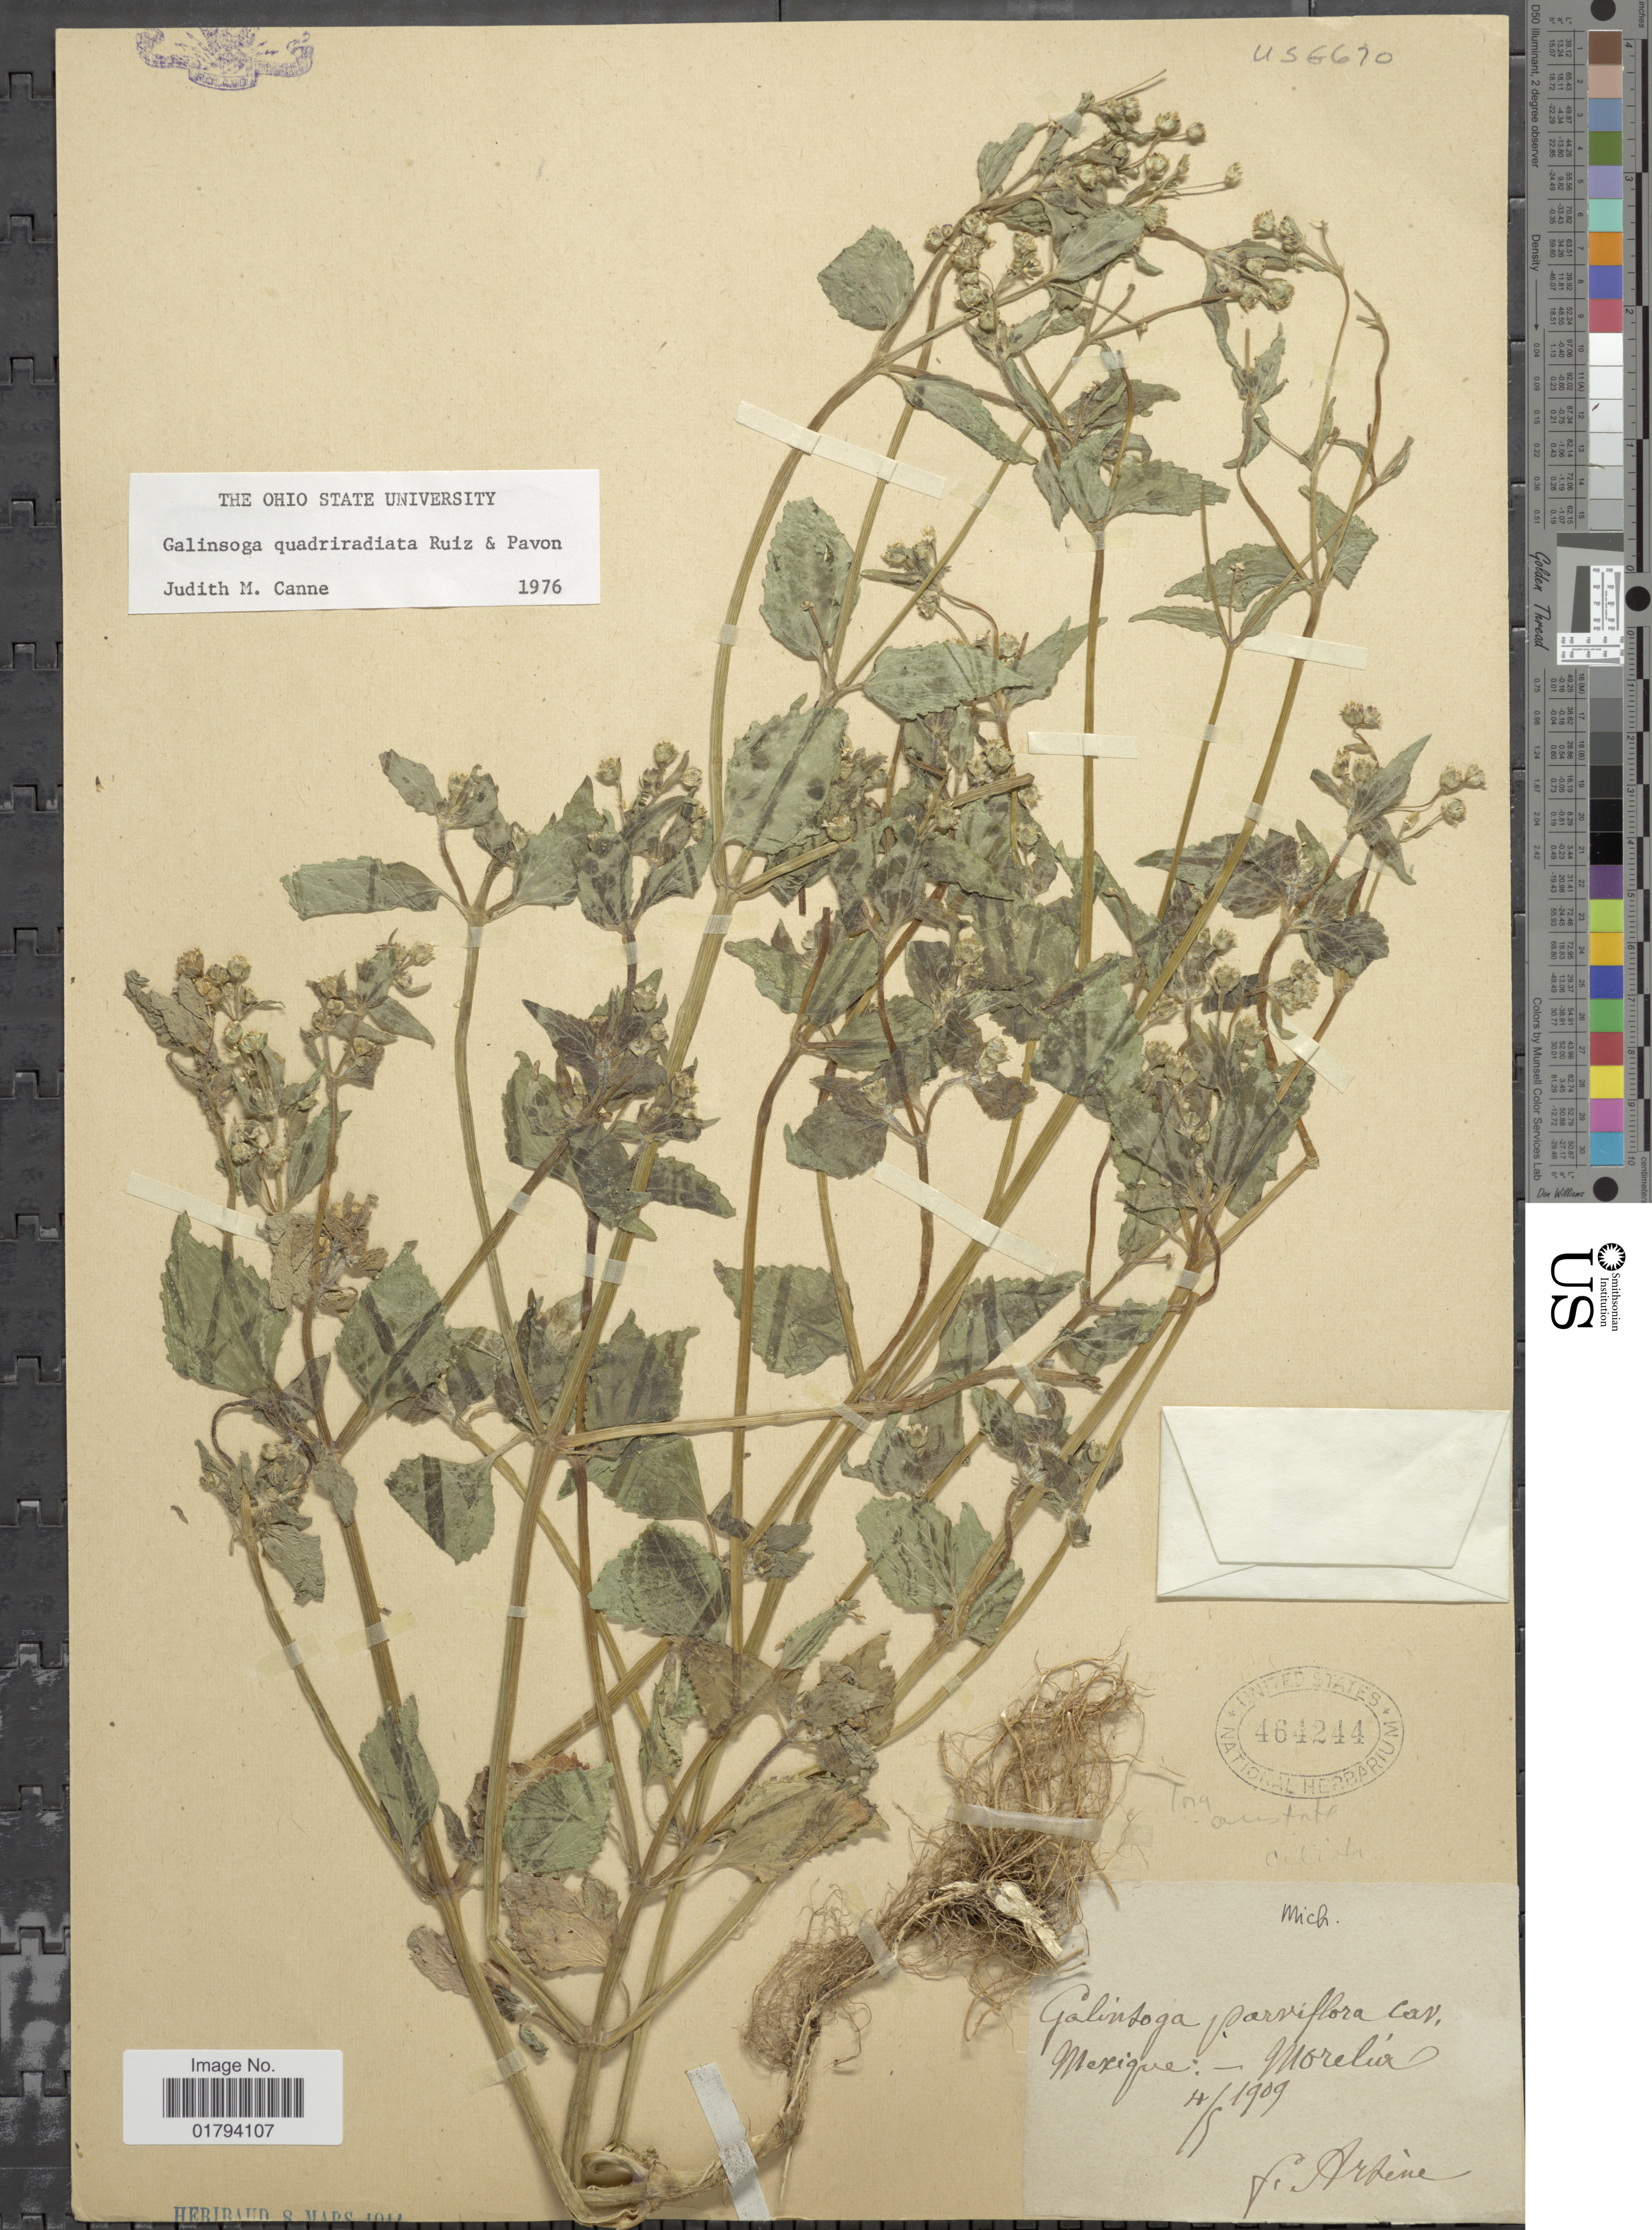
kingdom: Plantae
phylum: Tracheophyta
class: Magnoliopsida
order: Asterales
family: Asteraceae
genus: Galinsoga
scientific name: Galinsoga quadriradiata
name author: Ruiz & Pav.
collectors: F. Arsène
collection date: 1909-09-14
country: Mexico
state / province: Michoacán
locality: Morelia, Mexique.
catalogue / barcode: US 464244